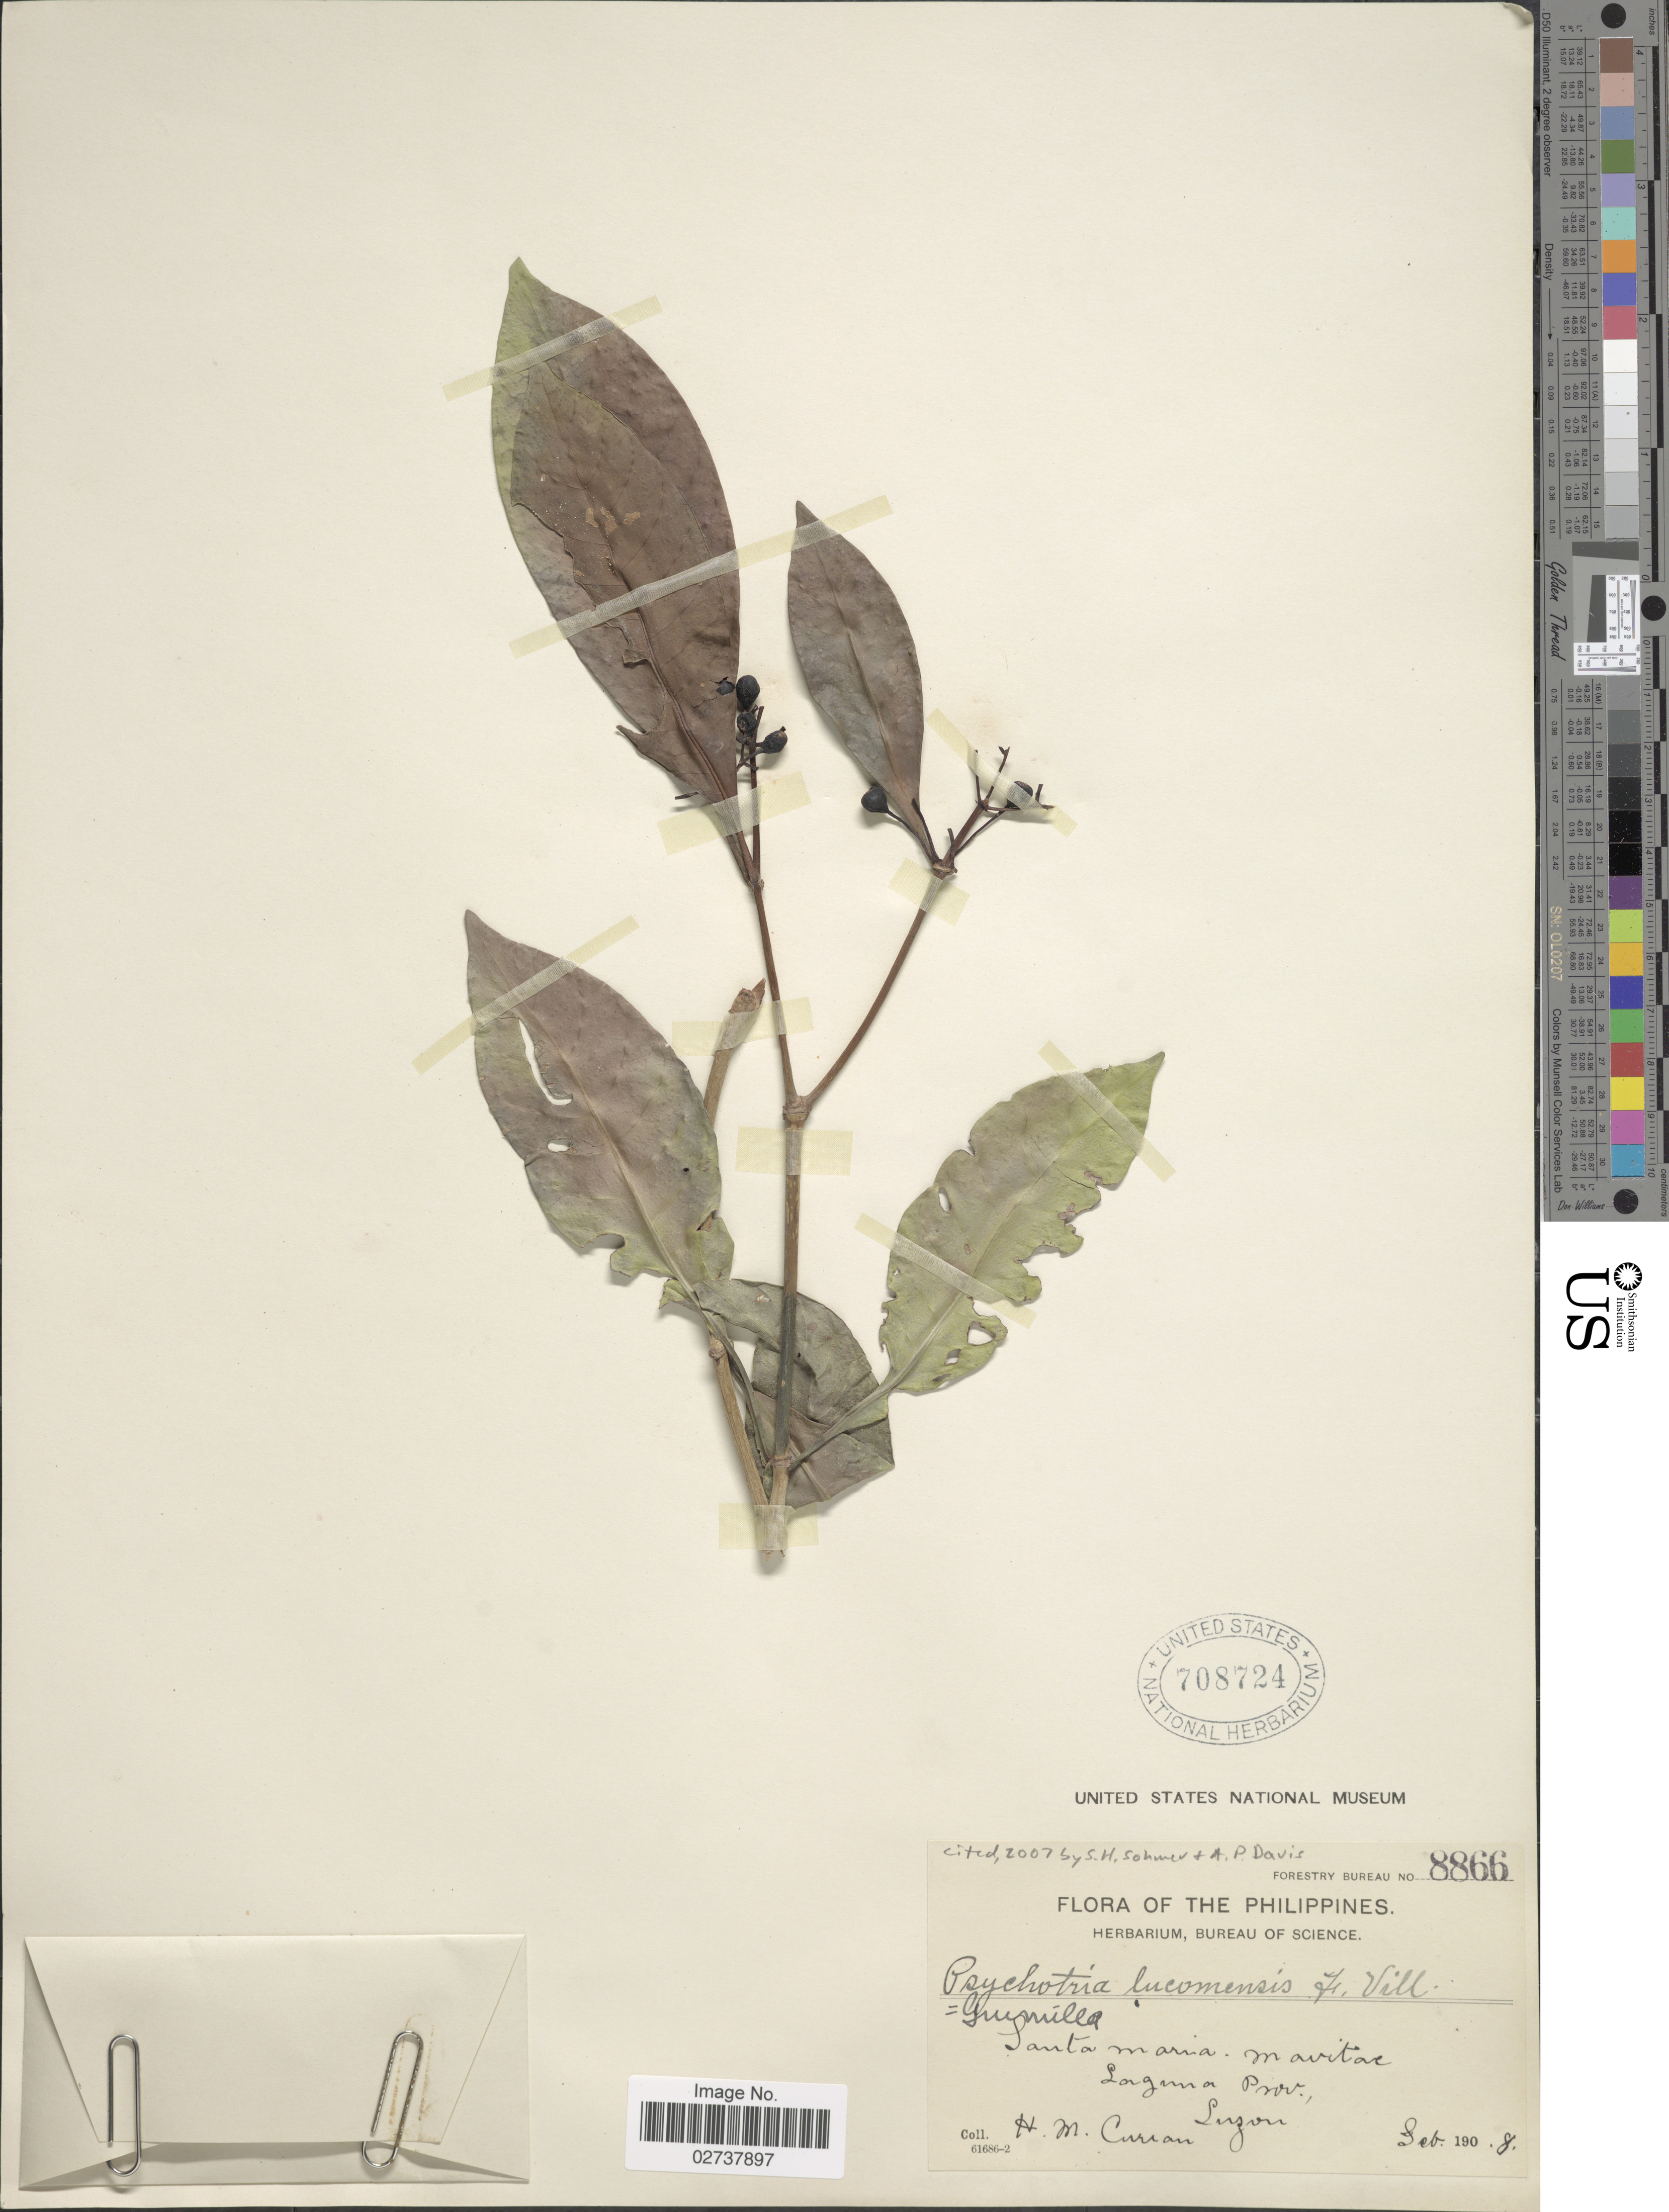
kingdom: Plantae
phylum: Tracheophyta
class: Magnoliopsida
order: Gentianales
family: Rubiaceae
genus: Psychotria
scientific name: Psychotria luzoniensis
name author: (Cham. & Schltdl.) Fern.-Vill.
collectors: H. M. Curran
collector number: Forestry Bureau 8866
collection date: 1908-02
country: Philippines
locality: Santa Maria, Mavitave. Laguna Prov. Luzon.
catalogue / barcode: US 708724